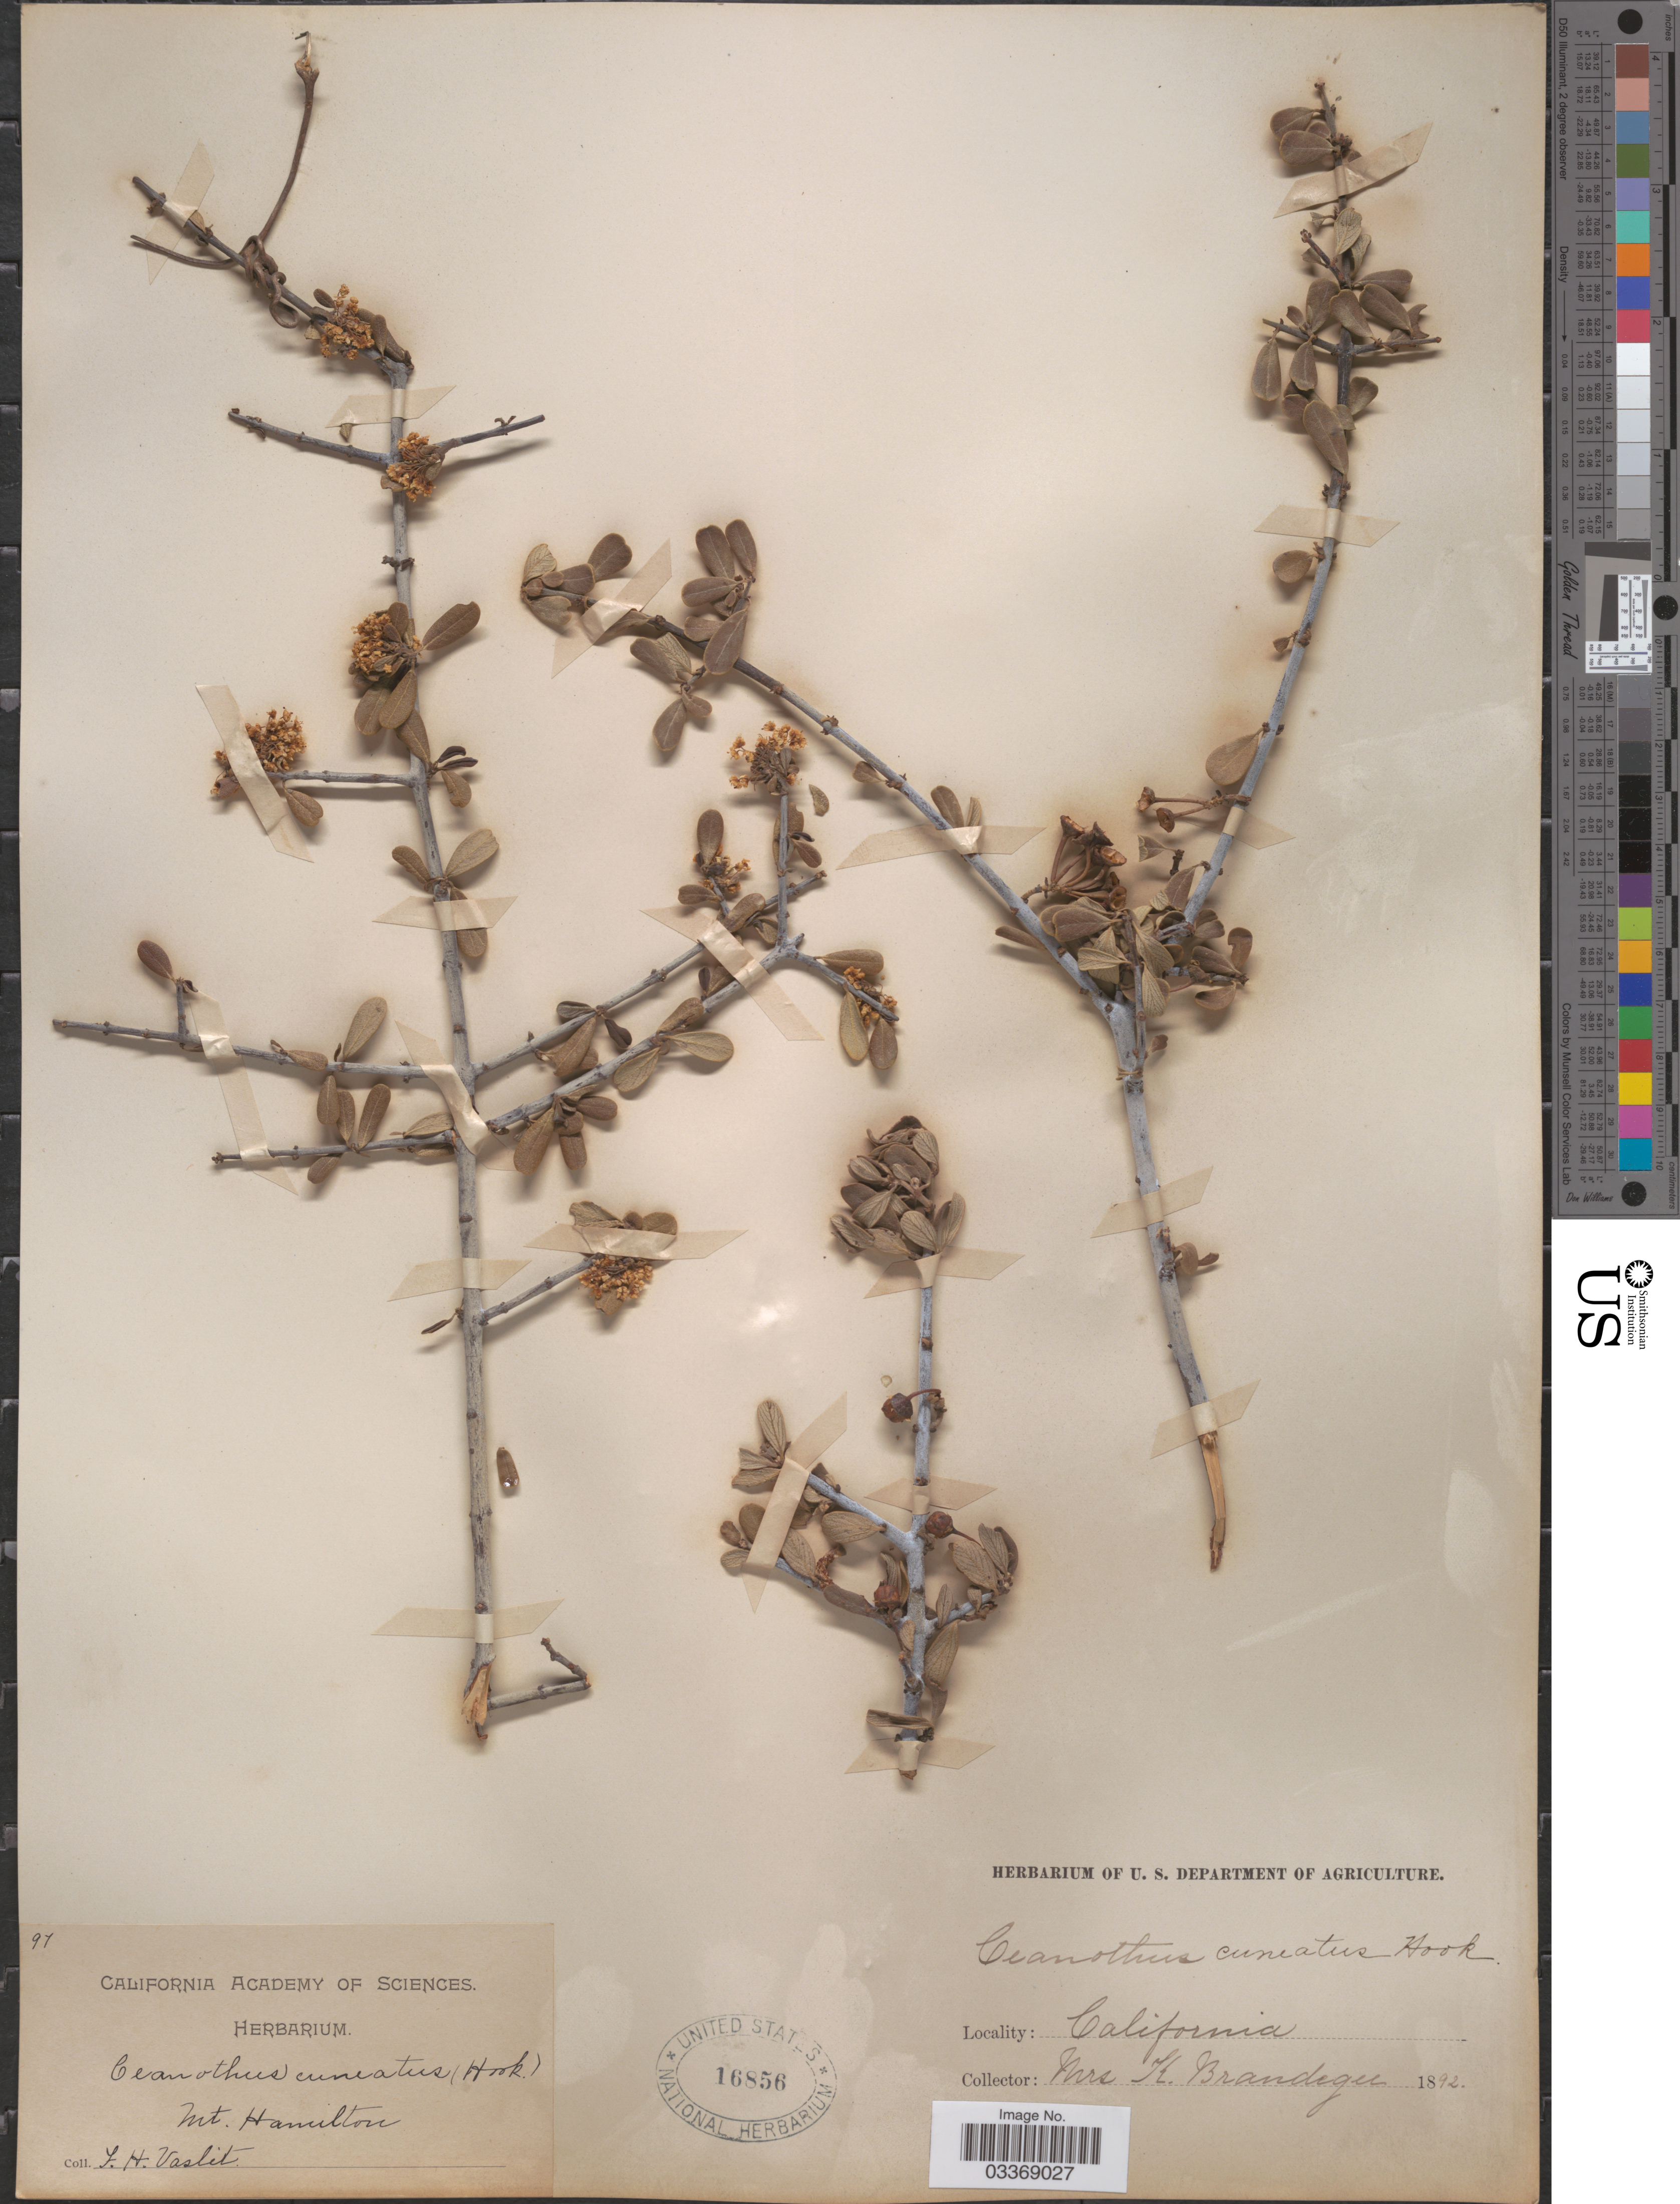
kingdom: Plantae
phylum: Tracheophyta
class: Magnoliopsida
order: Rosales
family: Rhamnaceae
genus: Ceanothus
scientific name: Ceanothus cuneatus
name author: (Hook.) Nutt.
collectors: F. Vaslit & K. Brandegee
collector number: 97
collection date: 1892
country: United States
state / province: California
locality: Mt. Hamilton.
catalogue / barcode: US 16856